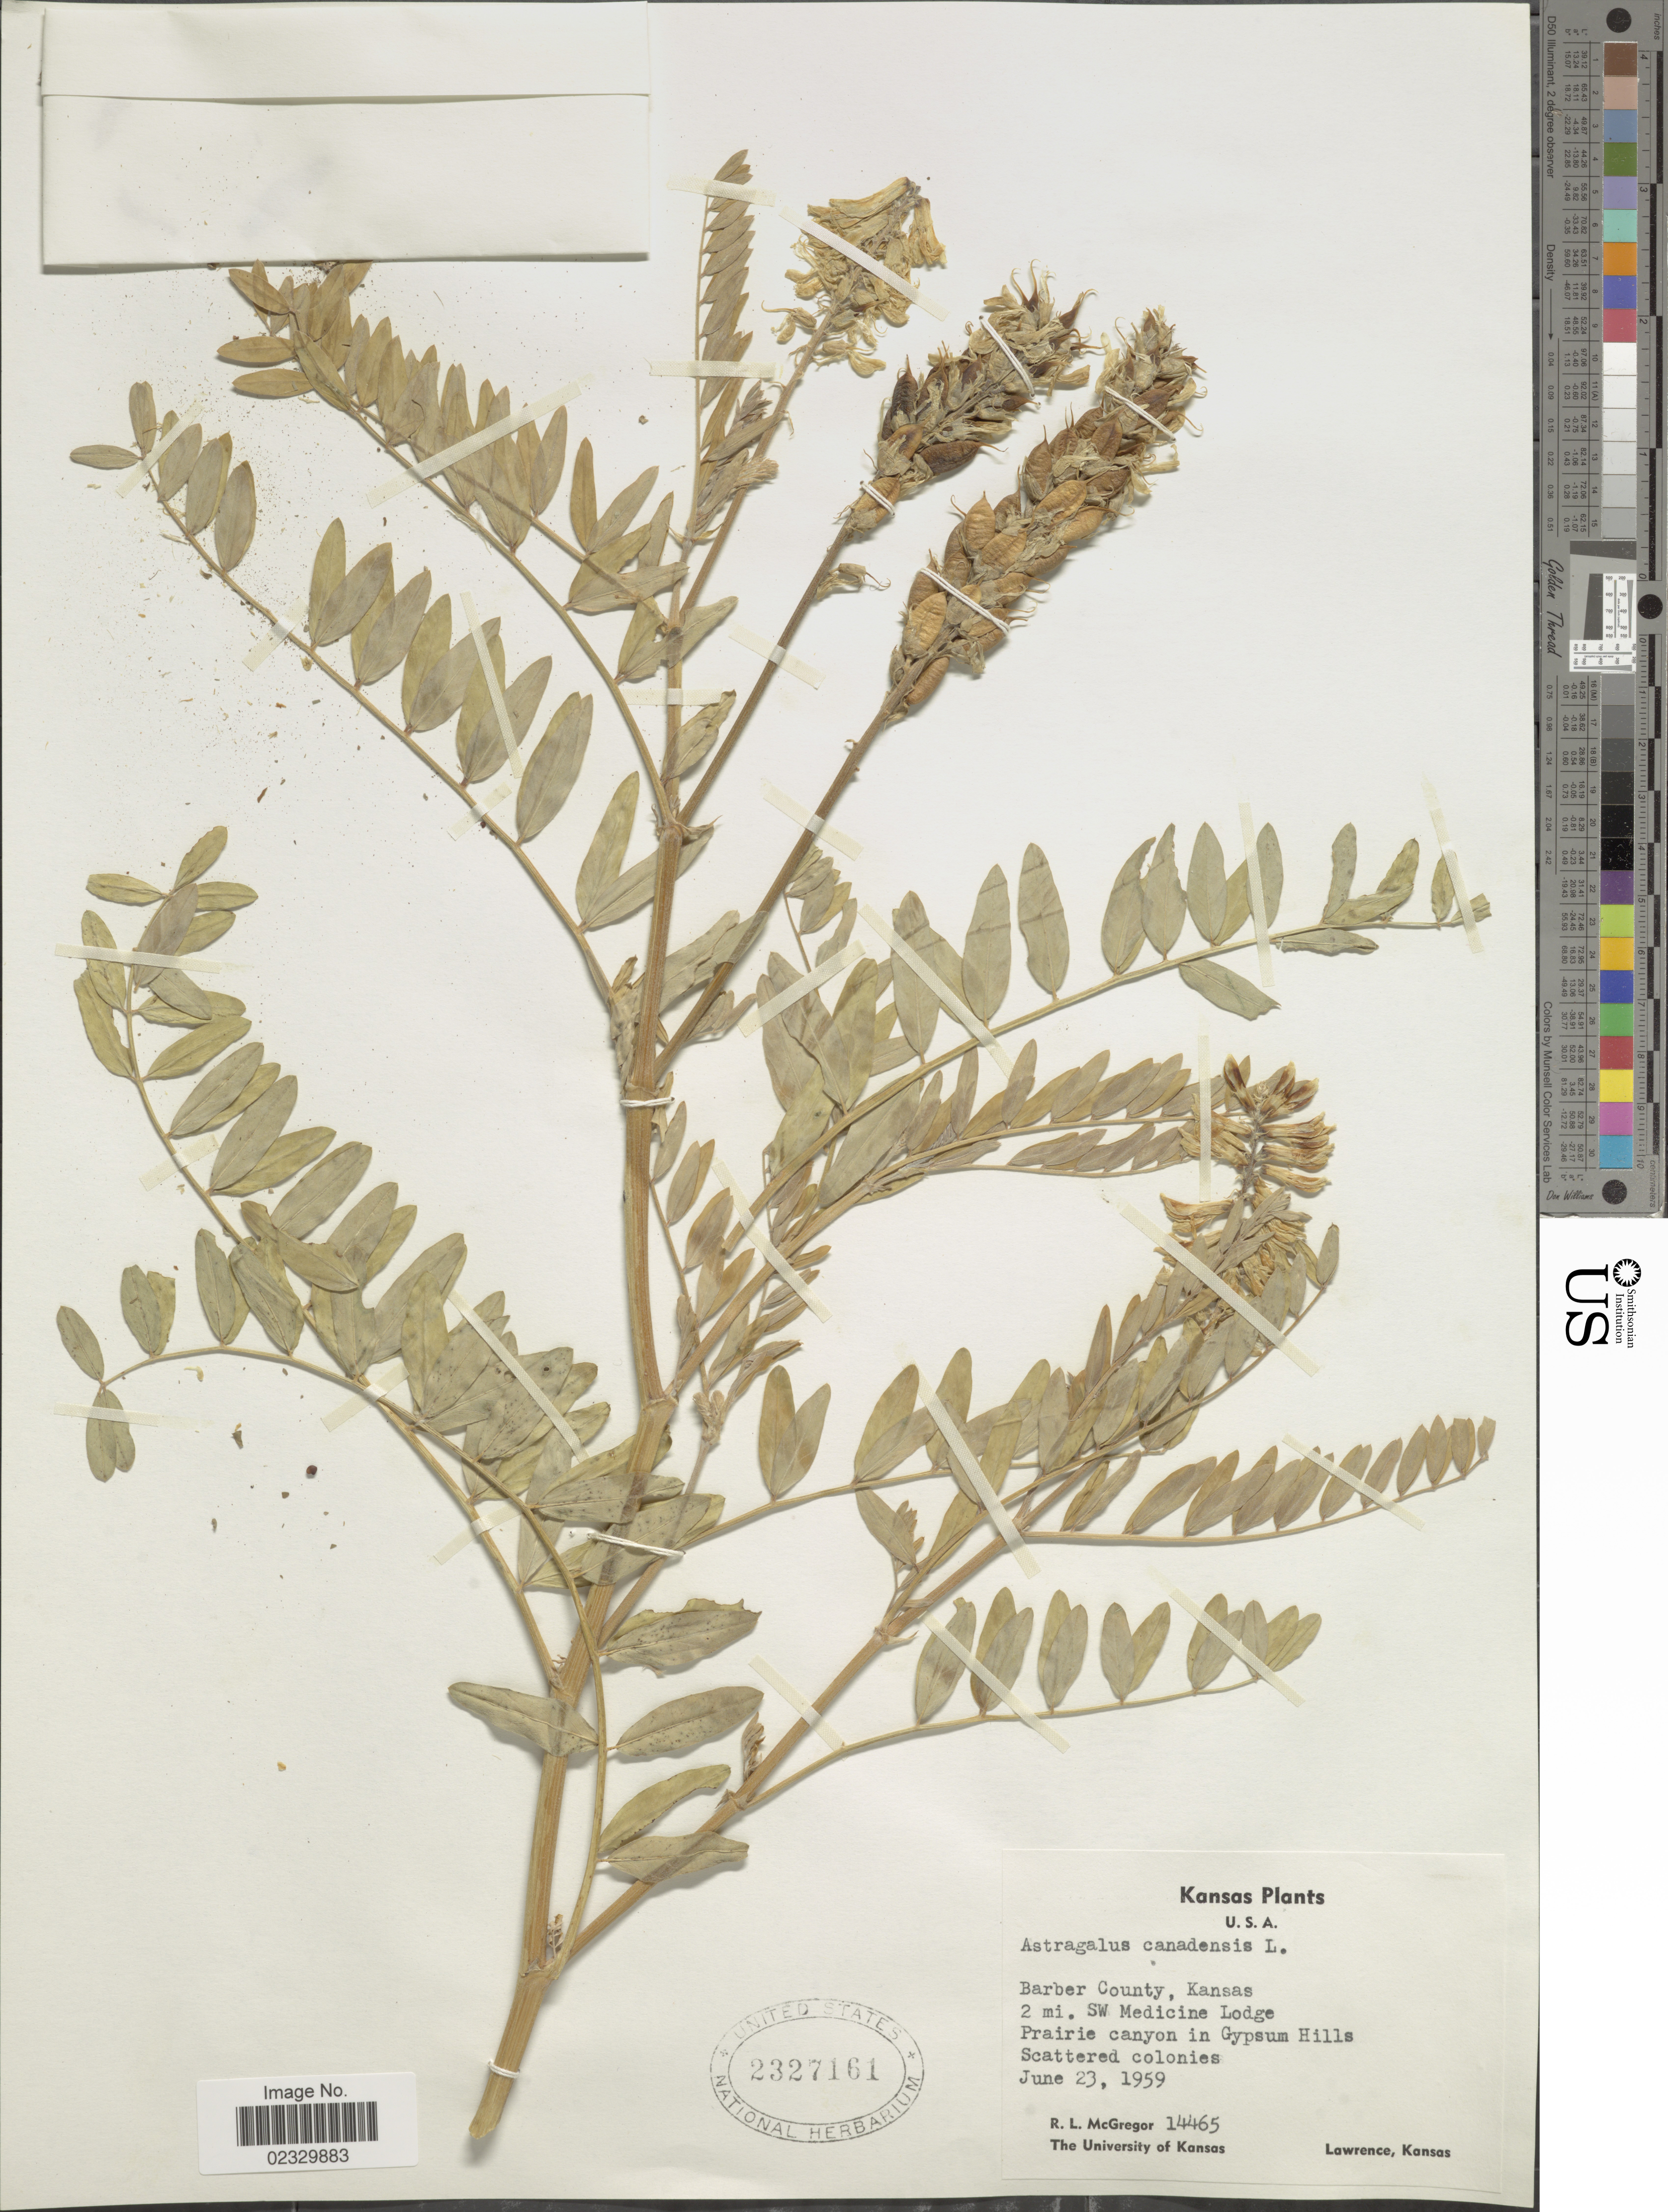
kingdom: Plantae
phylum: Tracheophyta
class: Magnoliopsida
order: Fabales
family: Fabaceae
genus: Astragalus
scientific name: Astragalus canadensis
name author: L.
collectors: R. McGregor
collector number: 14465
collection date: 1959-06-23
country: United States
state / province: Kansas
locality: Barber County, 2 mi. SW Medicine Lodge. Prairie canyon in Gypsum Hills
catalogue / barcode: US 2327161